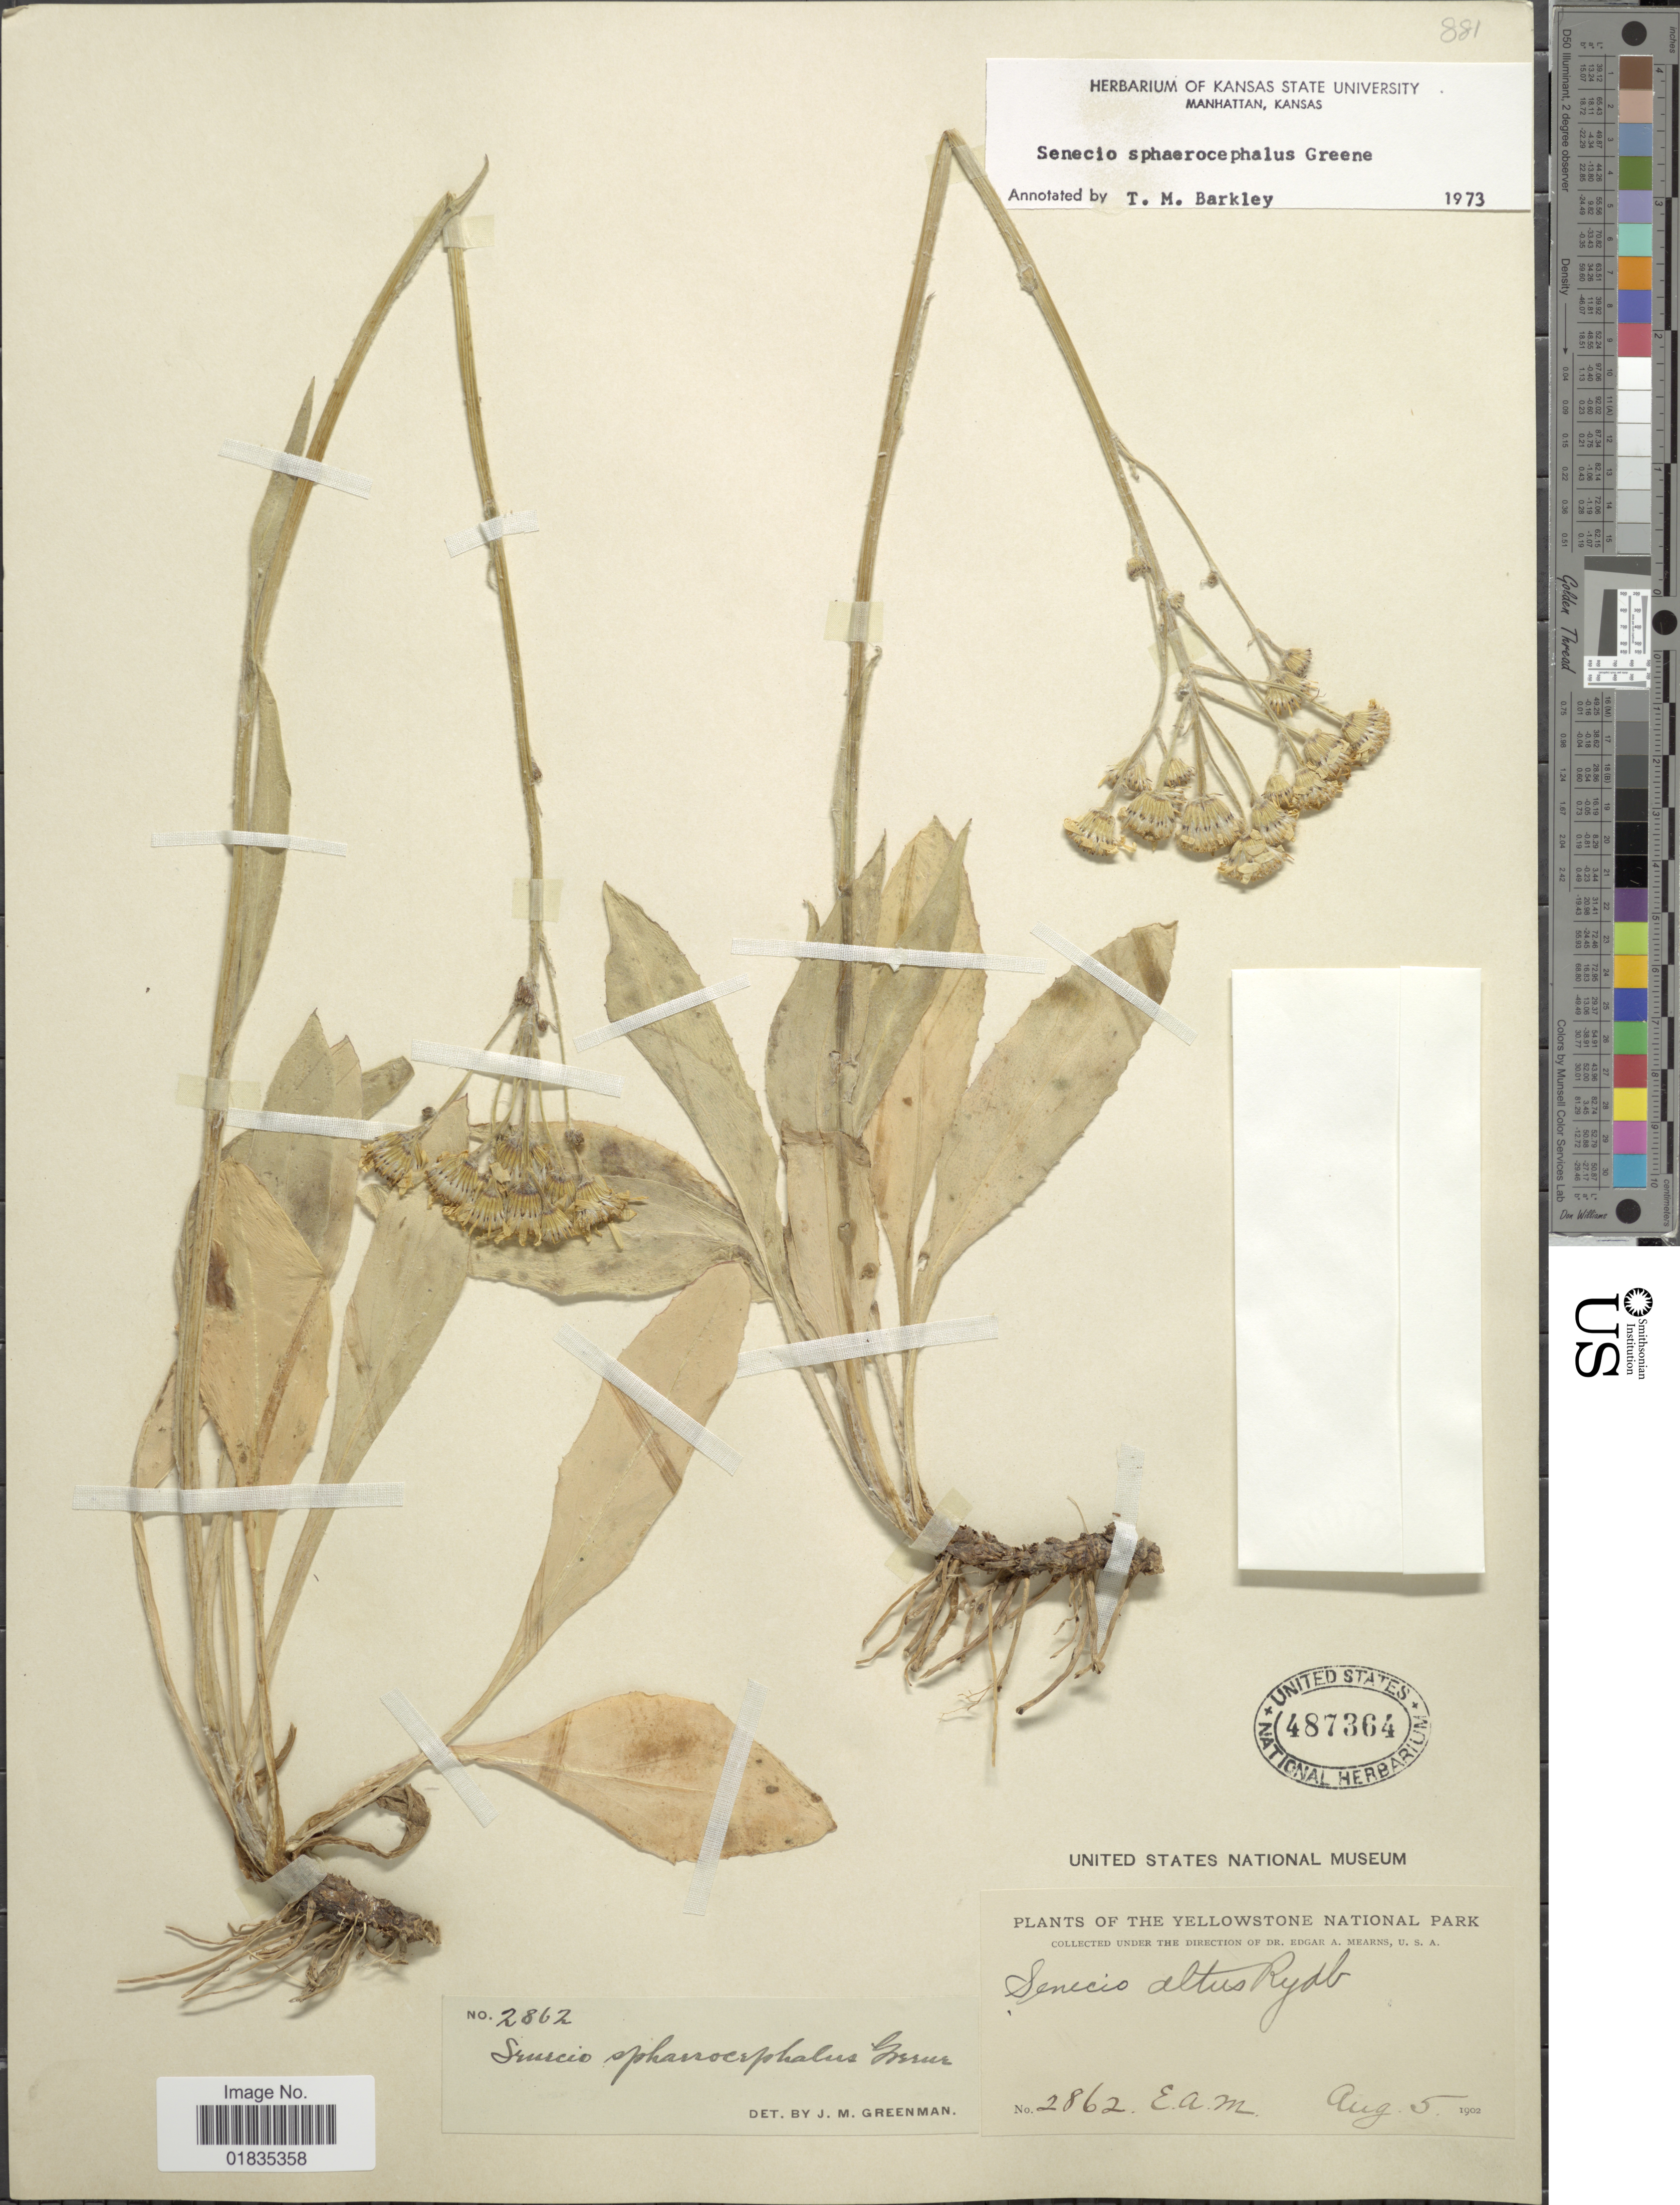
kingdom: Plantae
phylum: Tracheophyta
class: Magnoliopsida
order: Asterales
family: Asteraceae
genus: Senecio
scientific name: Senecio sphaerocephalus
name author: Greene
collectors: E. A. Mearns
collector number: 2862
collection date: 1902-08-05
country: United States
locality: Yellowstone National Park.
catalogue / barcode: US 487364